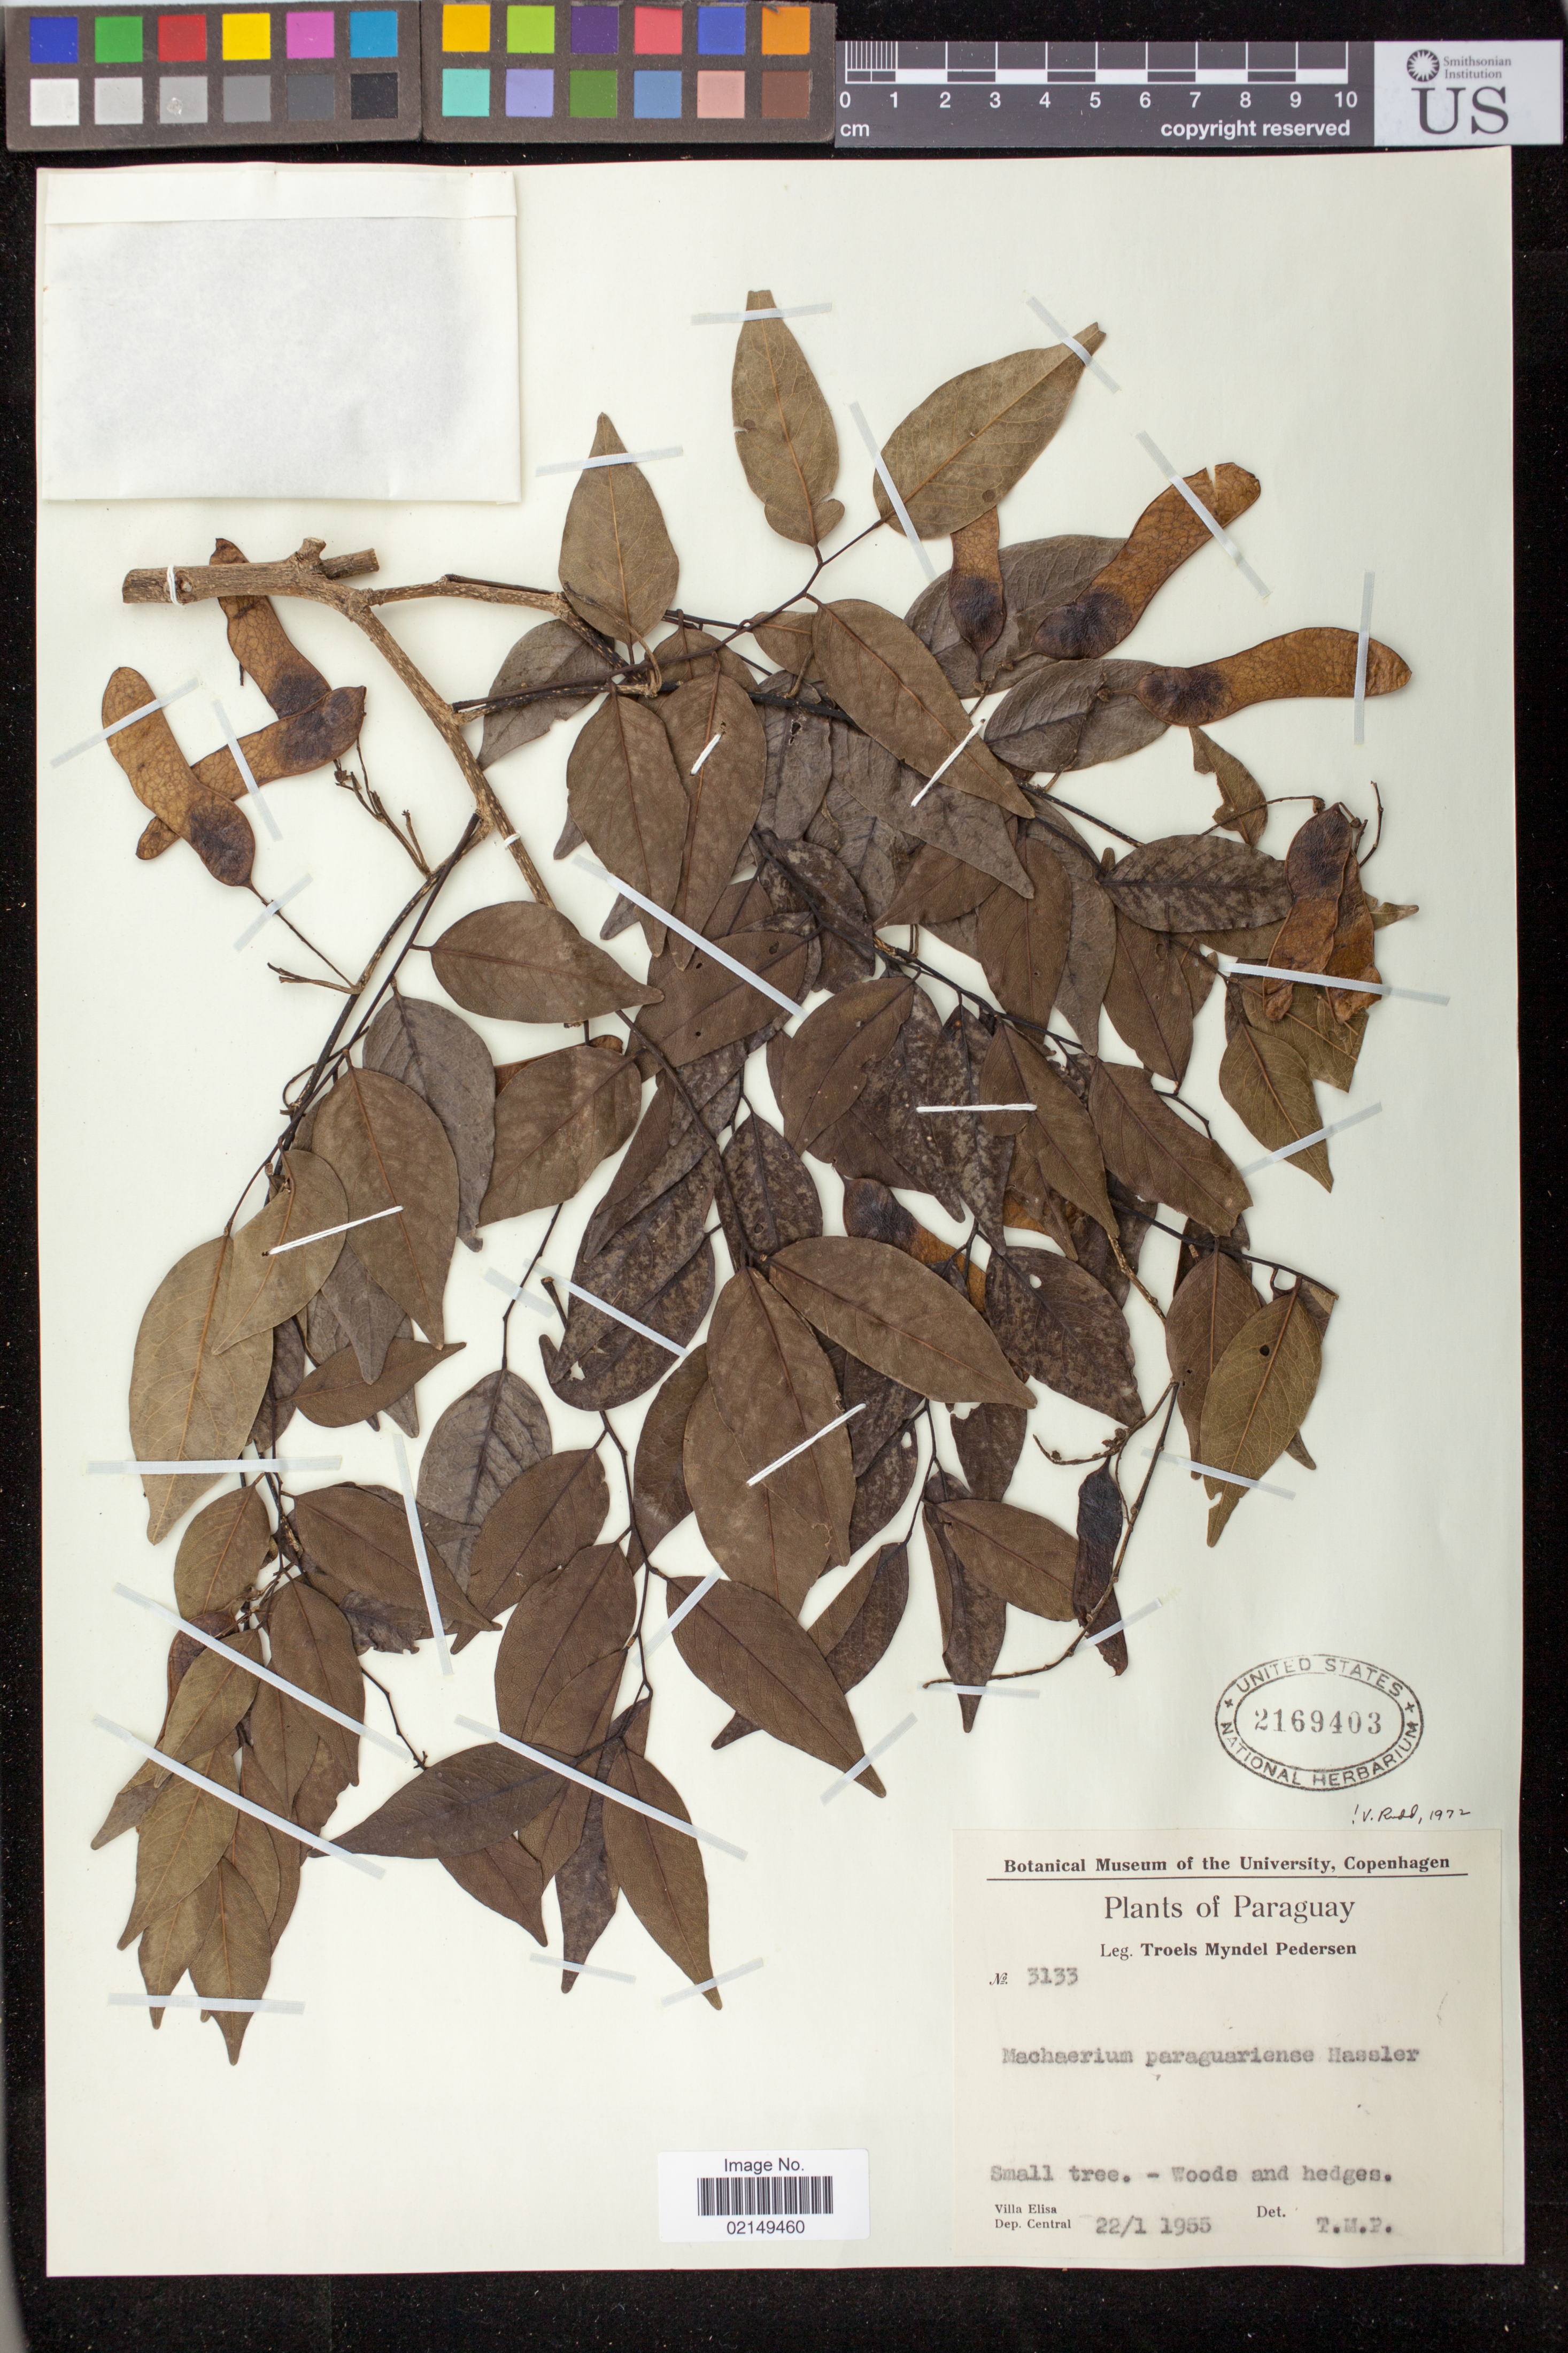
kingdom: Plantae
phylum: Tracheophyta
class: Magnoliopsida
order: Fabales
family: Fabaceae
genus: Machaerium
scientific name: Machaerium paraguariense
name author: Hassl.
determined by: Pedersen, T. M.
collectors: T. M. Pedersen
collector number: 3133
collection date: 1955-01-22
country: Paraguay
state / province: Central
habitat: woods and hedges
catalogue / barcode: US 2169403